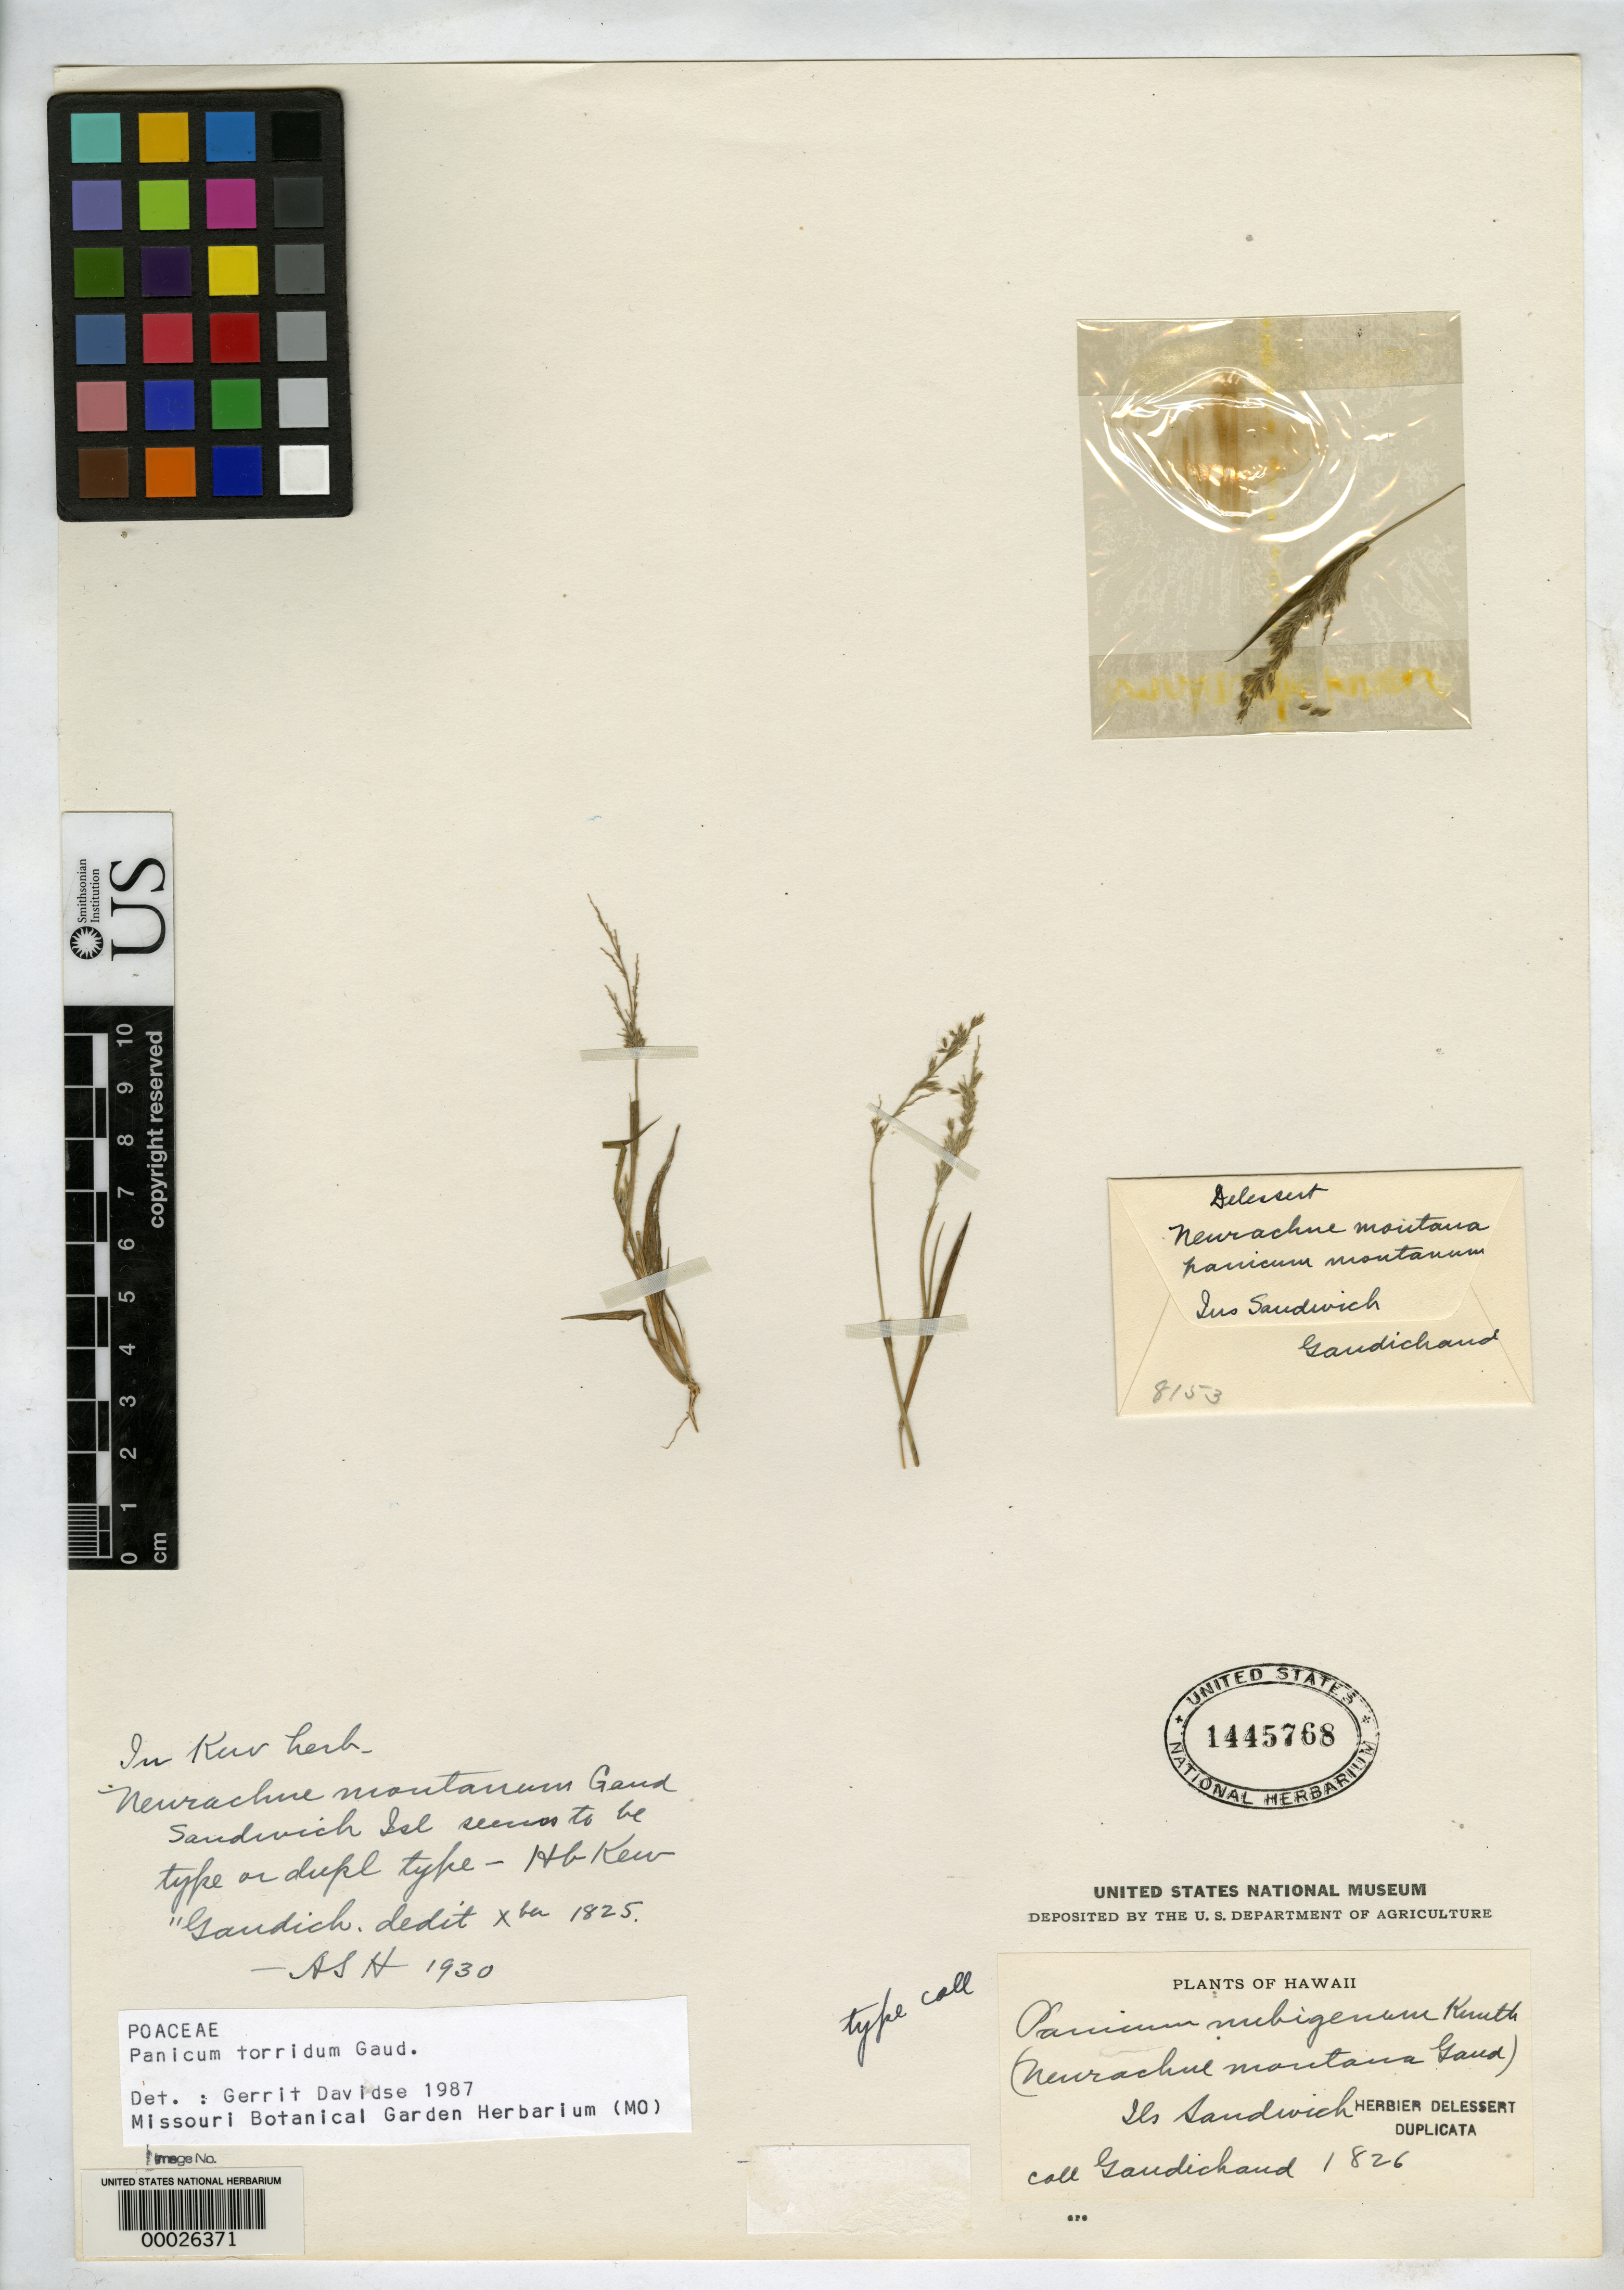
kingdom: Plantae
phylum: Tracheophyta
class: Liliopsida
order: Poales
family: Poaceae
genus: Panicum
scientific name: Panicum montanum Gaudich., nom. illeg.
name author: Gaudich. in Freyc.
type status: Type Fragment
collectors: C. Gaudichaud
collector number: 1826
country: United States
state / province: Hawaii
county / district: Maui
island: Maui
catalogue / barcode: US 1445768